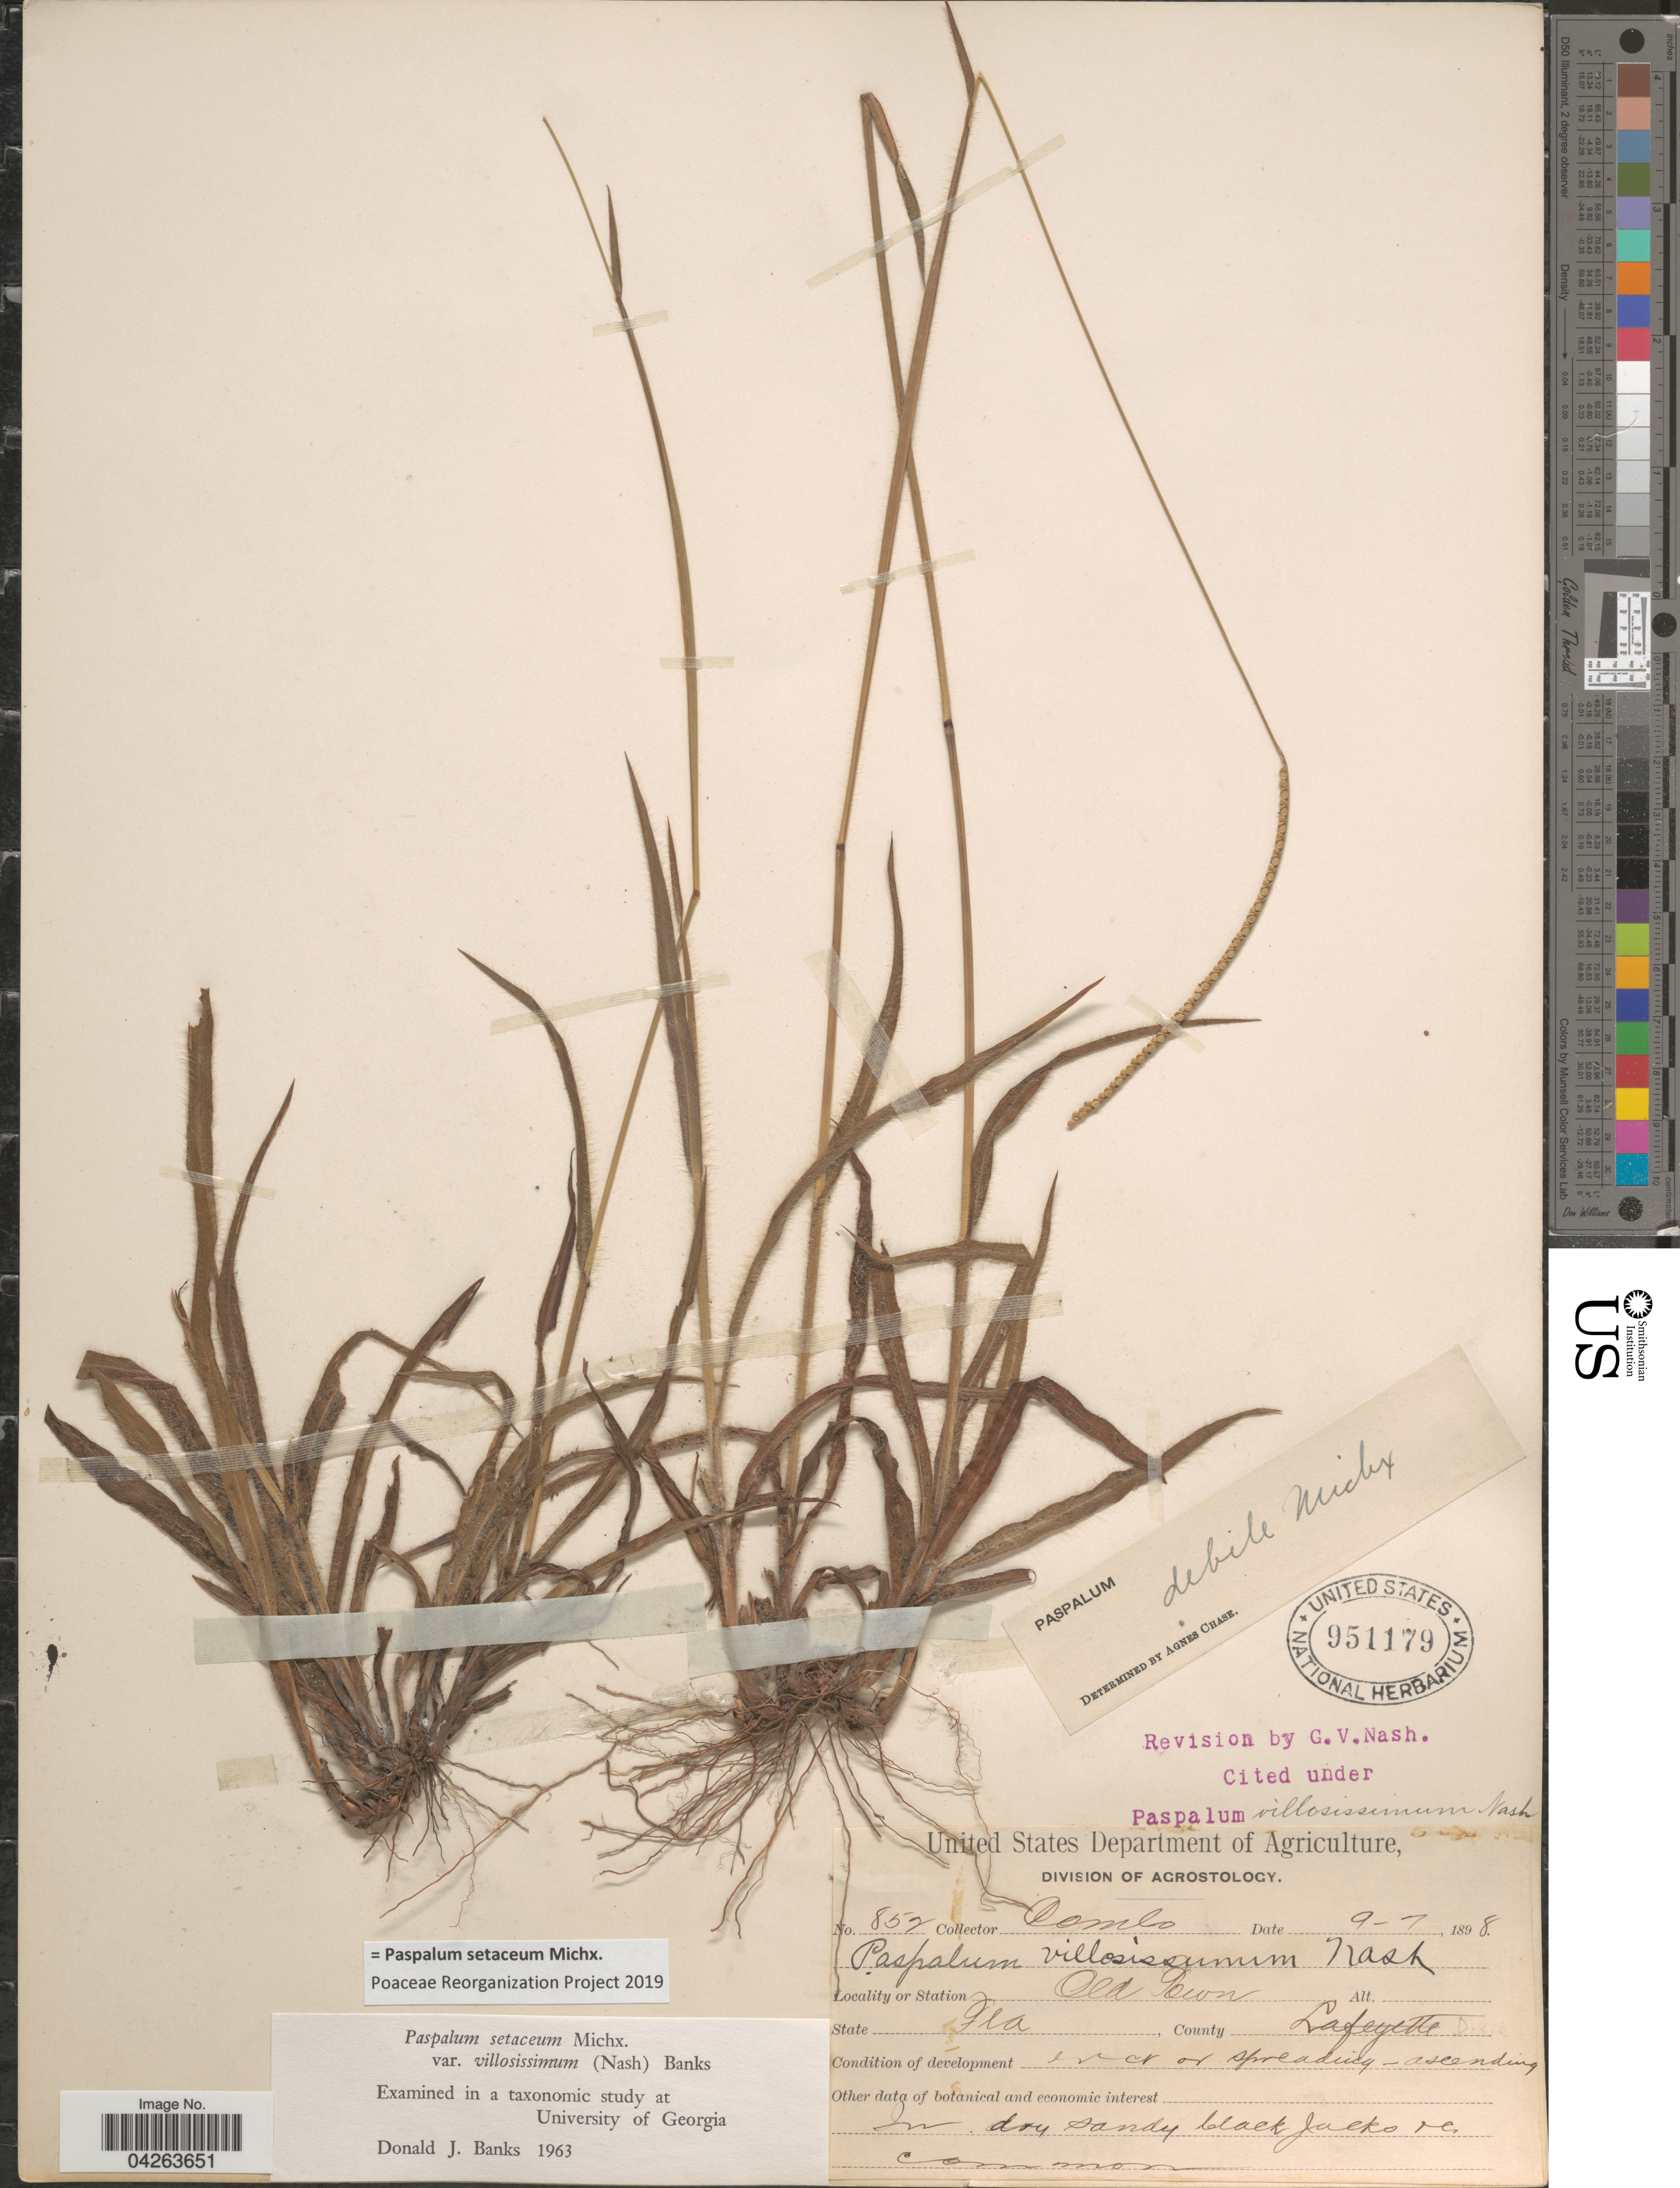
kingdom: Plantae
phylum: Tracheophyta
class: Liliopsida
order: Poales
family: Poaceae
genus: Paspalum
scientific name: Paspalum setaceum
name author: Michx.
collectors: -. Combs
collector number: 852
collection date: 1898-09-07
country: United States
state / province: Florida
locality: Station Old Town. County Dixie. In dry sandy Black Jacks.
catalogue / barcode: US 951179